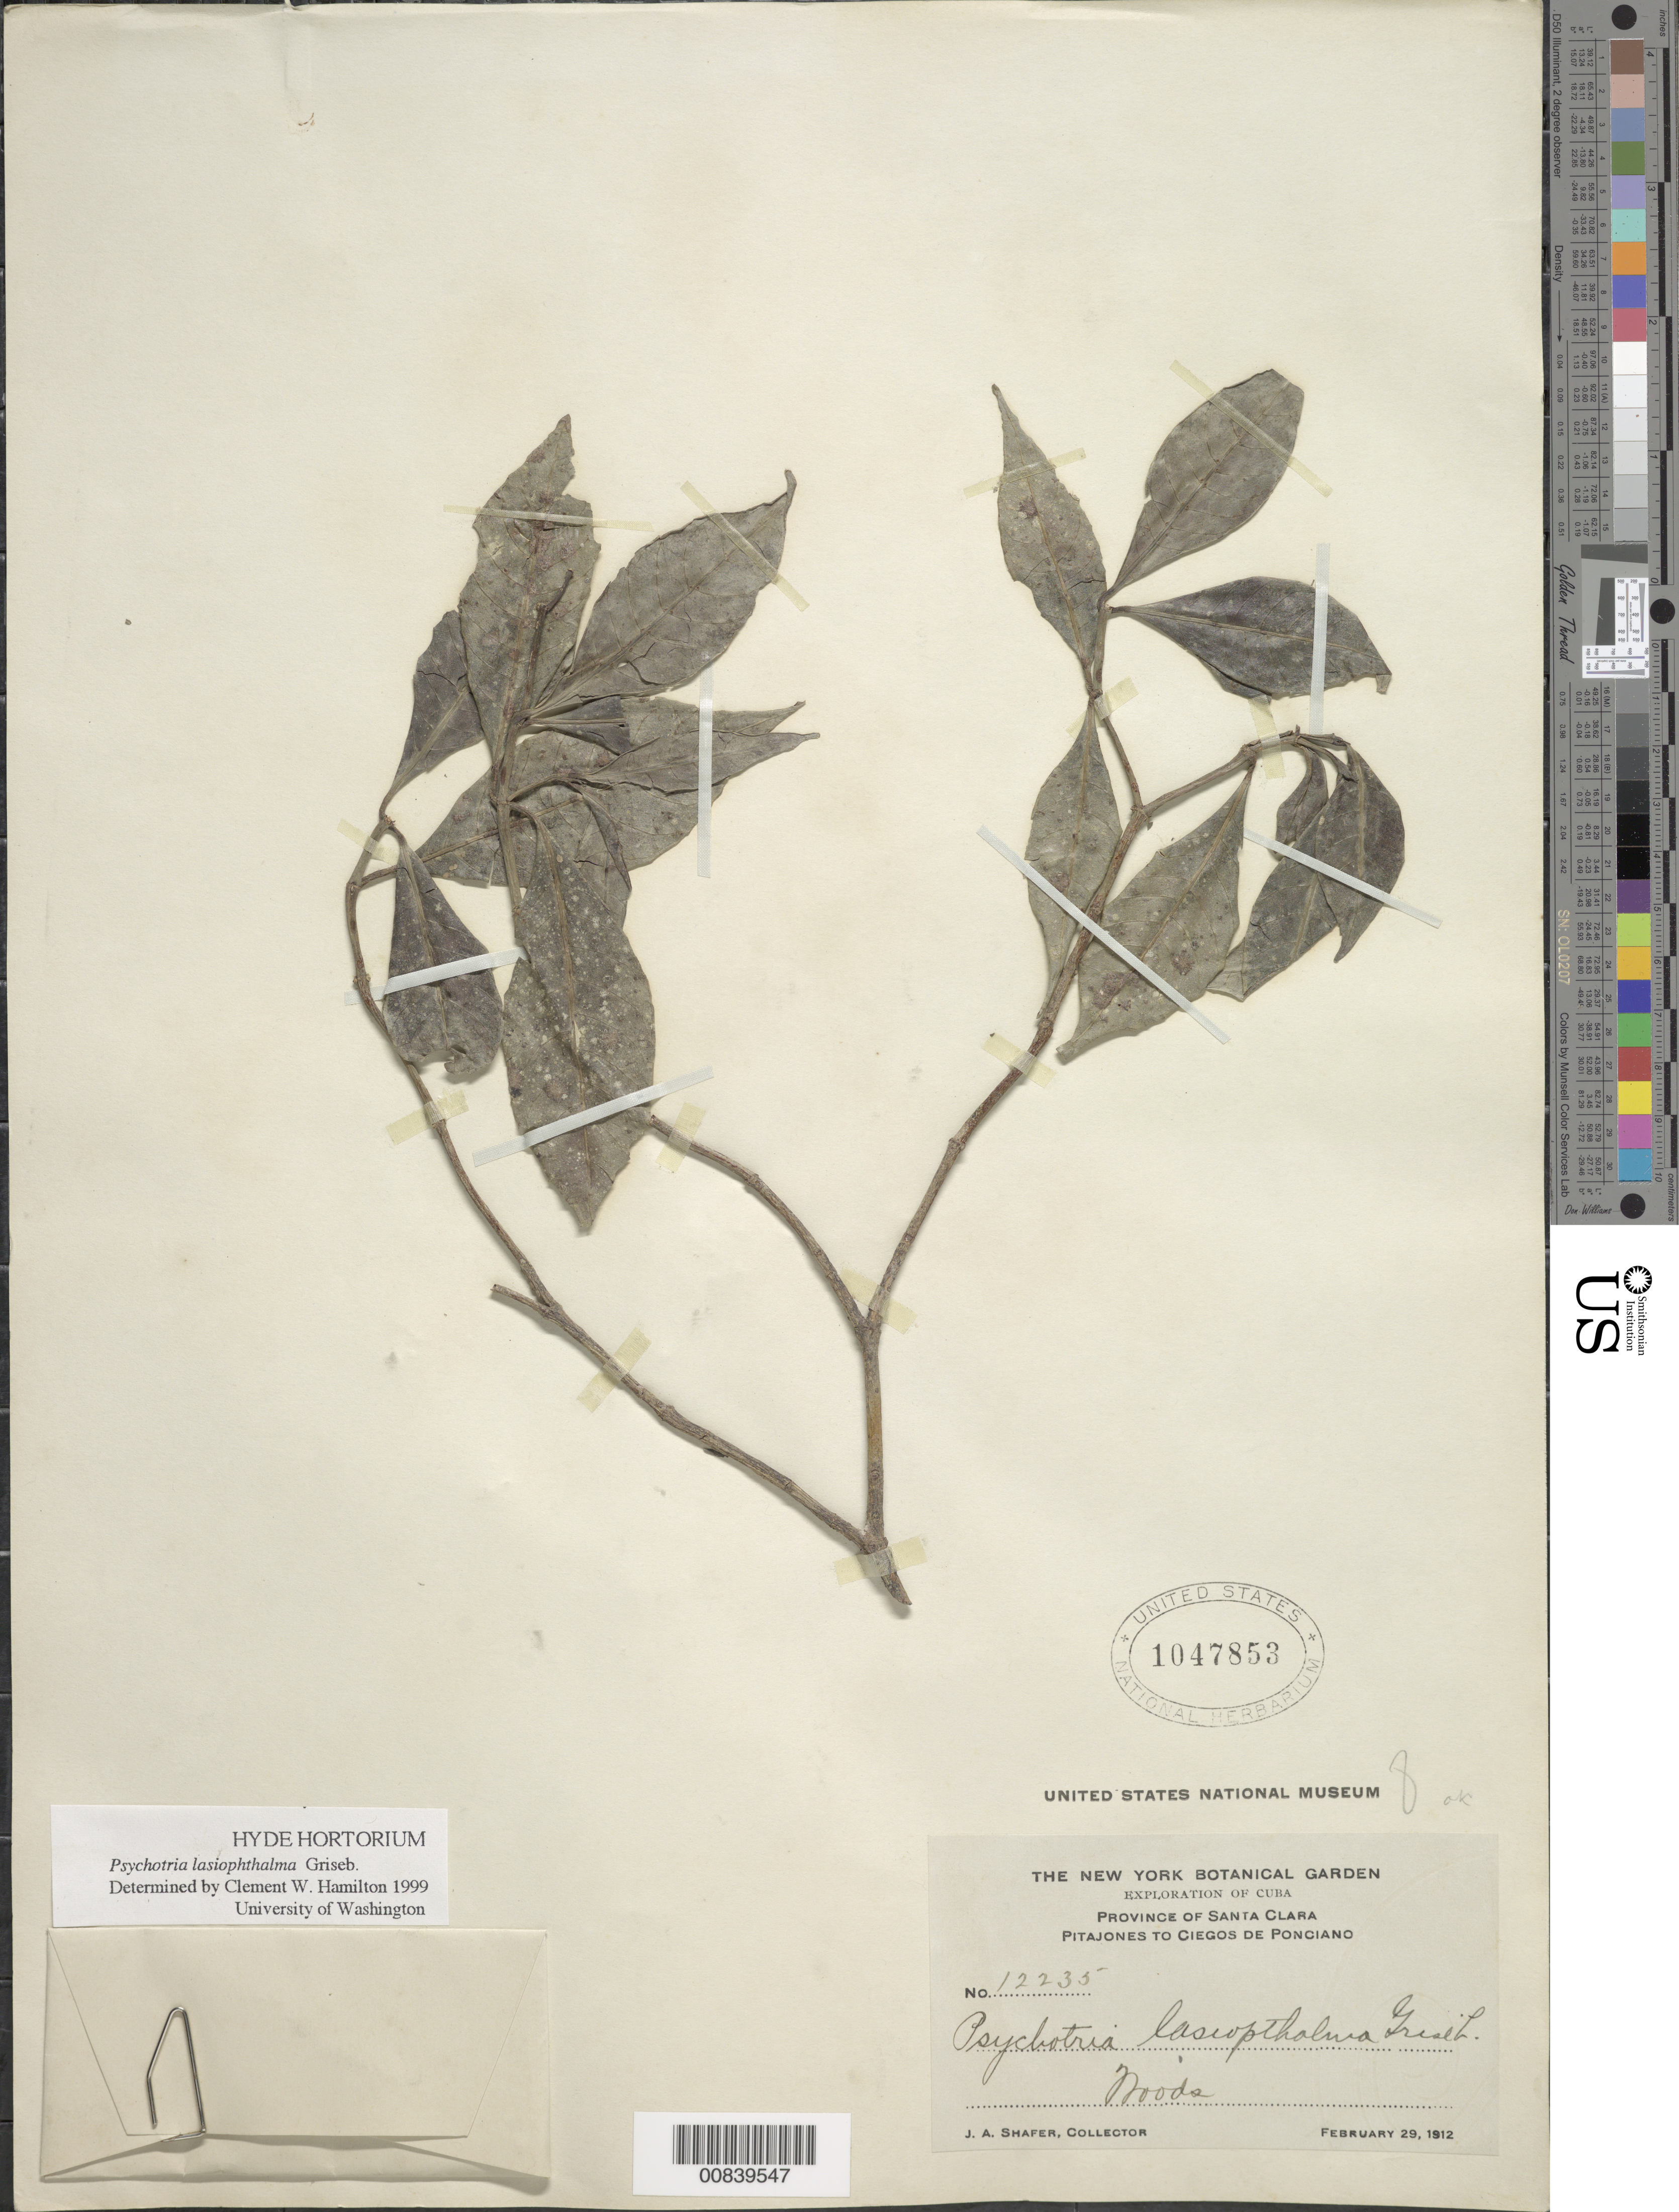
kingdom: Plantae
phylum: Tracheophyta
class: Magnoliopsida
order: Gentianales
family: Rubiaceae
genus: Psychotria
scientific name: Psychotria lasiophthalma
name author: Griseb.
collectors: J. A. Shafer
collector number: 12235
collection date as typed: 29 Feb 1912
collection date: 1912-02-29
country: Cuba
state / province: Las Villas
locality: Pitajones to Ciegos de Ponciano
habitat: Woods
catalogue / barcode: US 1047853